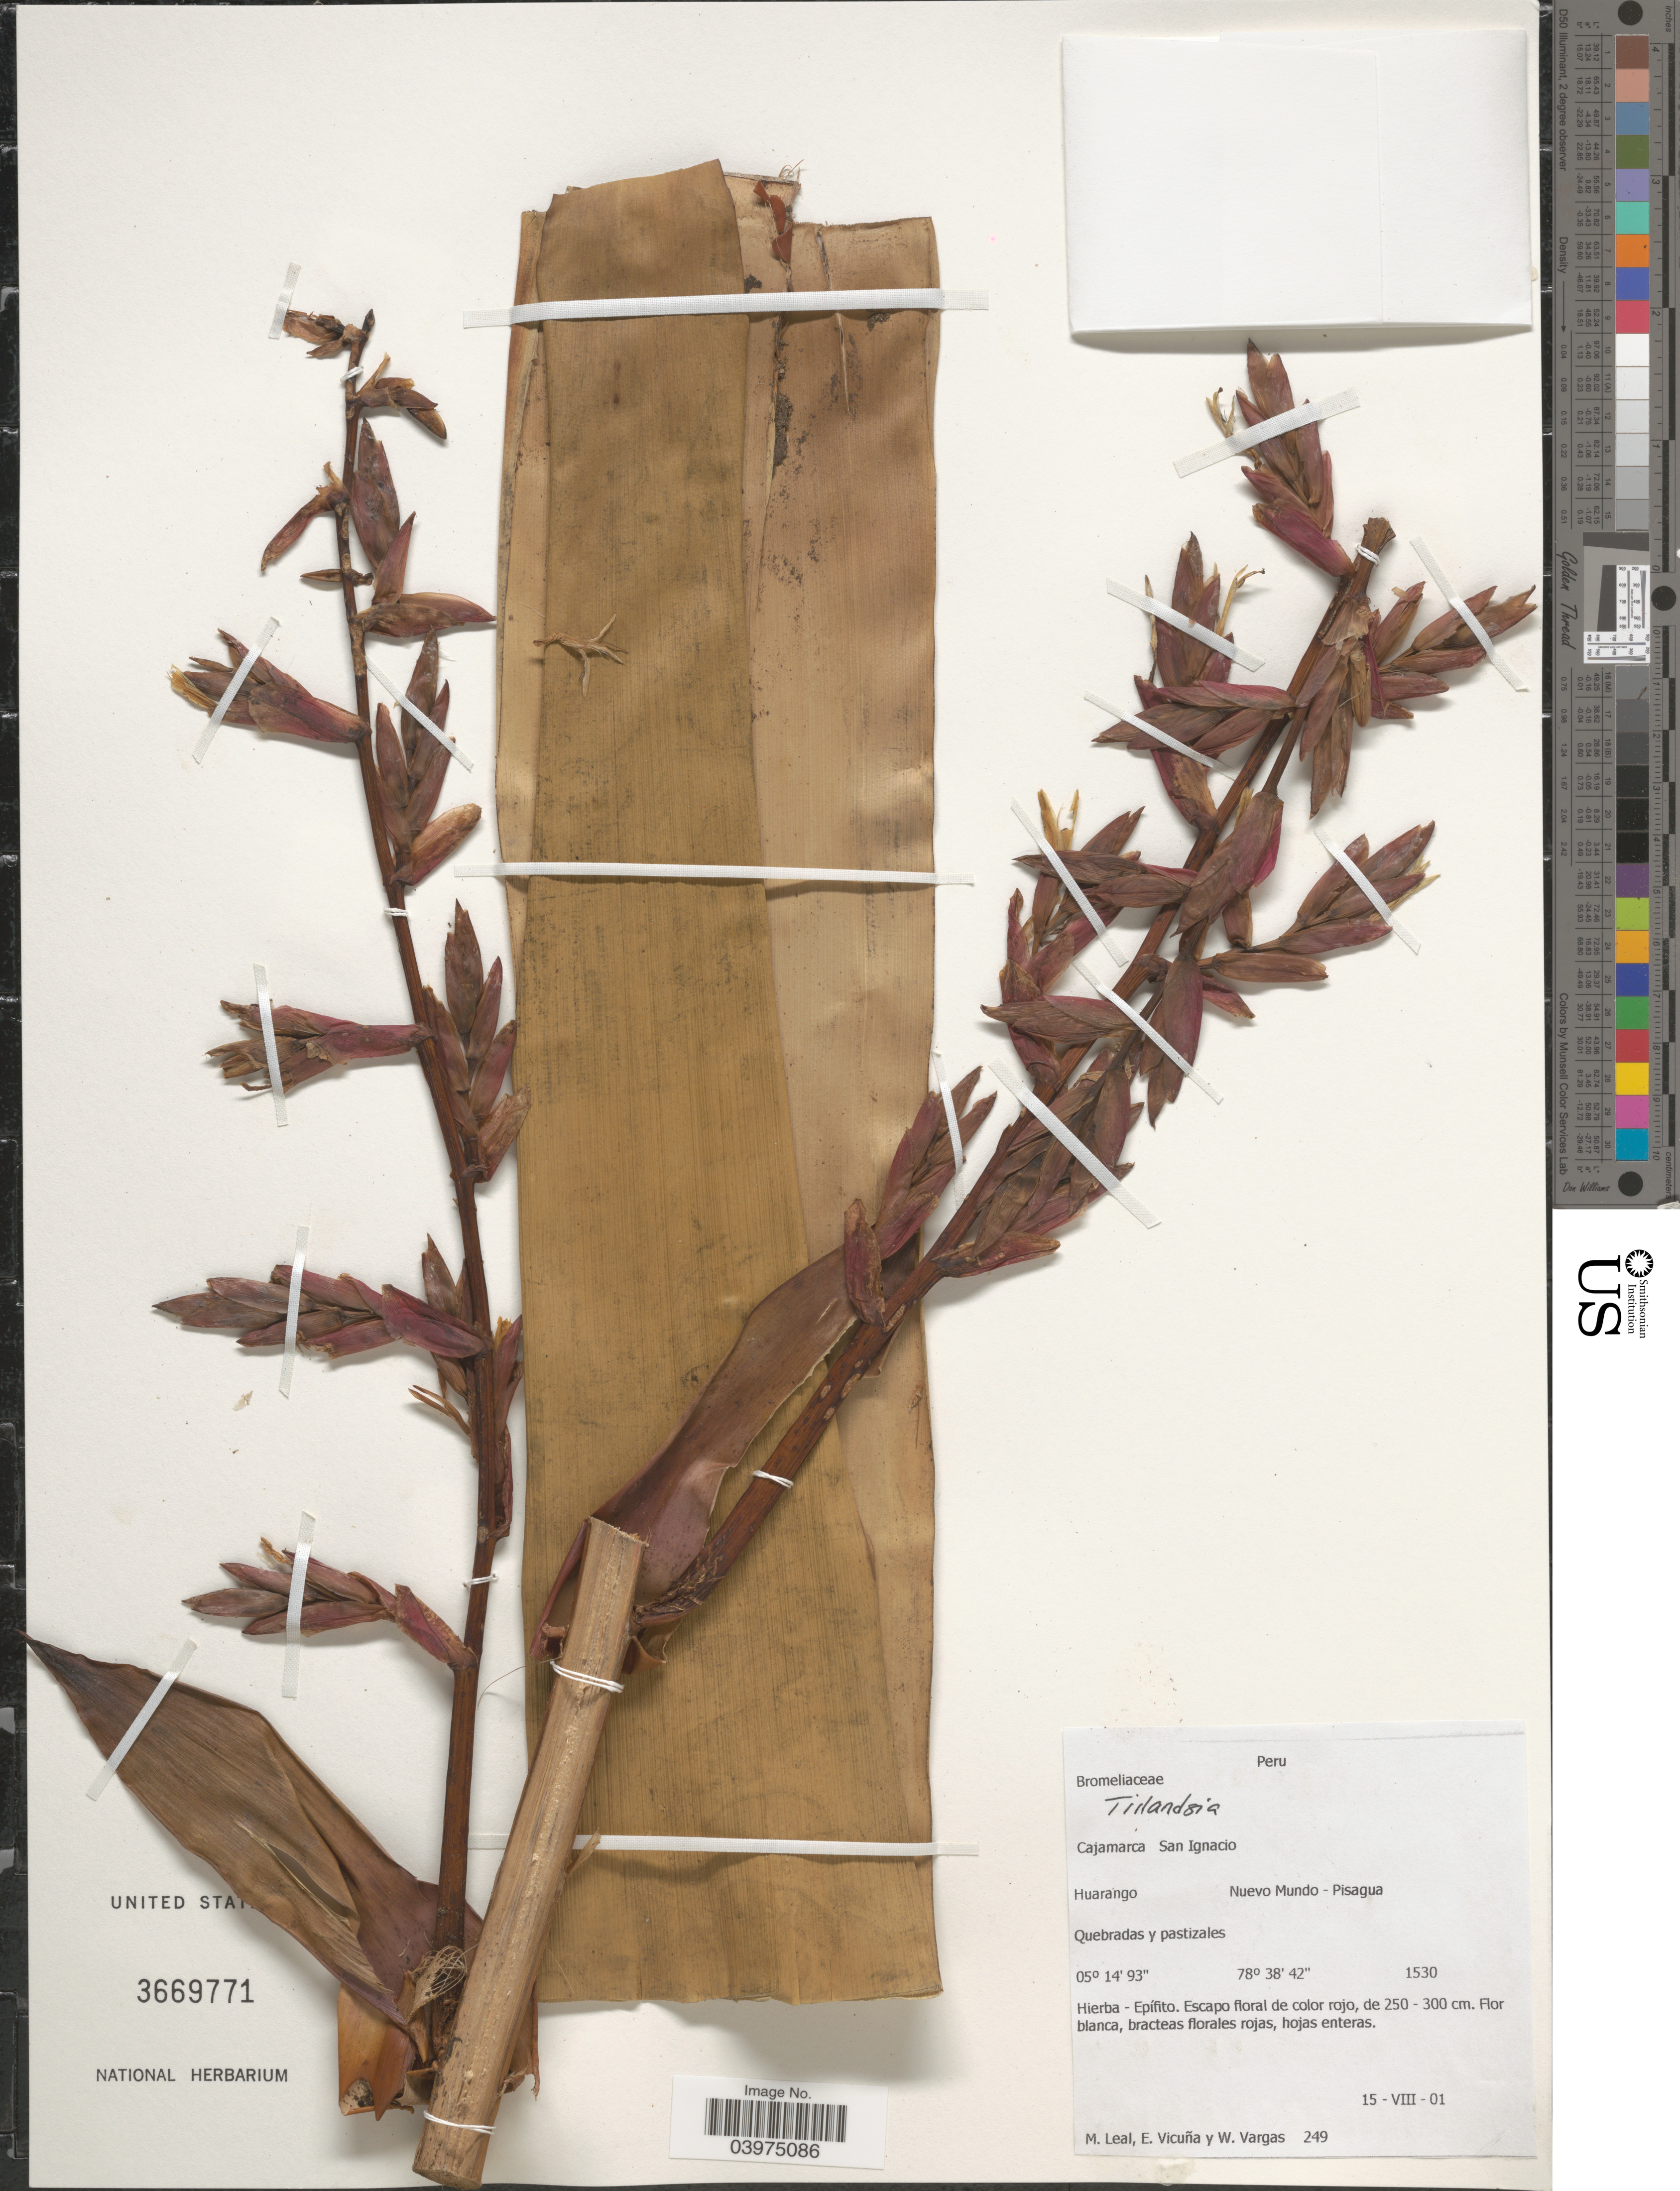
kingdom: Plantae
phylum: Tracheophyta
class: Liliopsida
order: Poales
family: Bromeliaceae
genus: Tillandsia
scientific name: Tillandsia sp.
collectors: M. E. Leal, E. Vicuña & W. Vargas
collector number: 249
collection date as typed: Transcribed d/m/y: 15/8/1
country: Peru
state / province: Cajamarca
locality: San Ignacio. Huarango. Nuevo Mundo - Pisagua.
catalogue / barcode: US 3669771